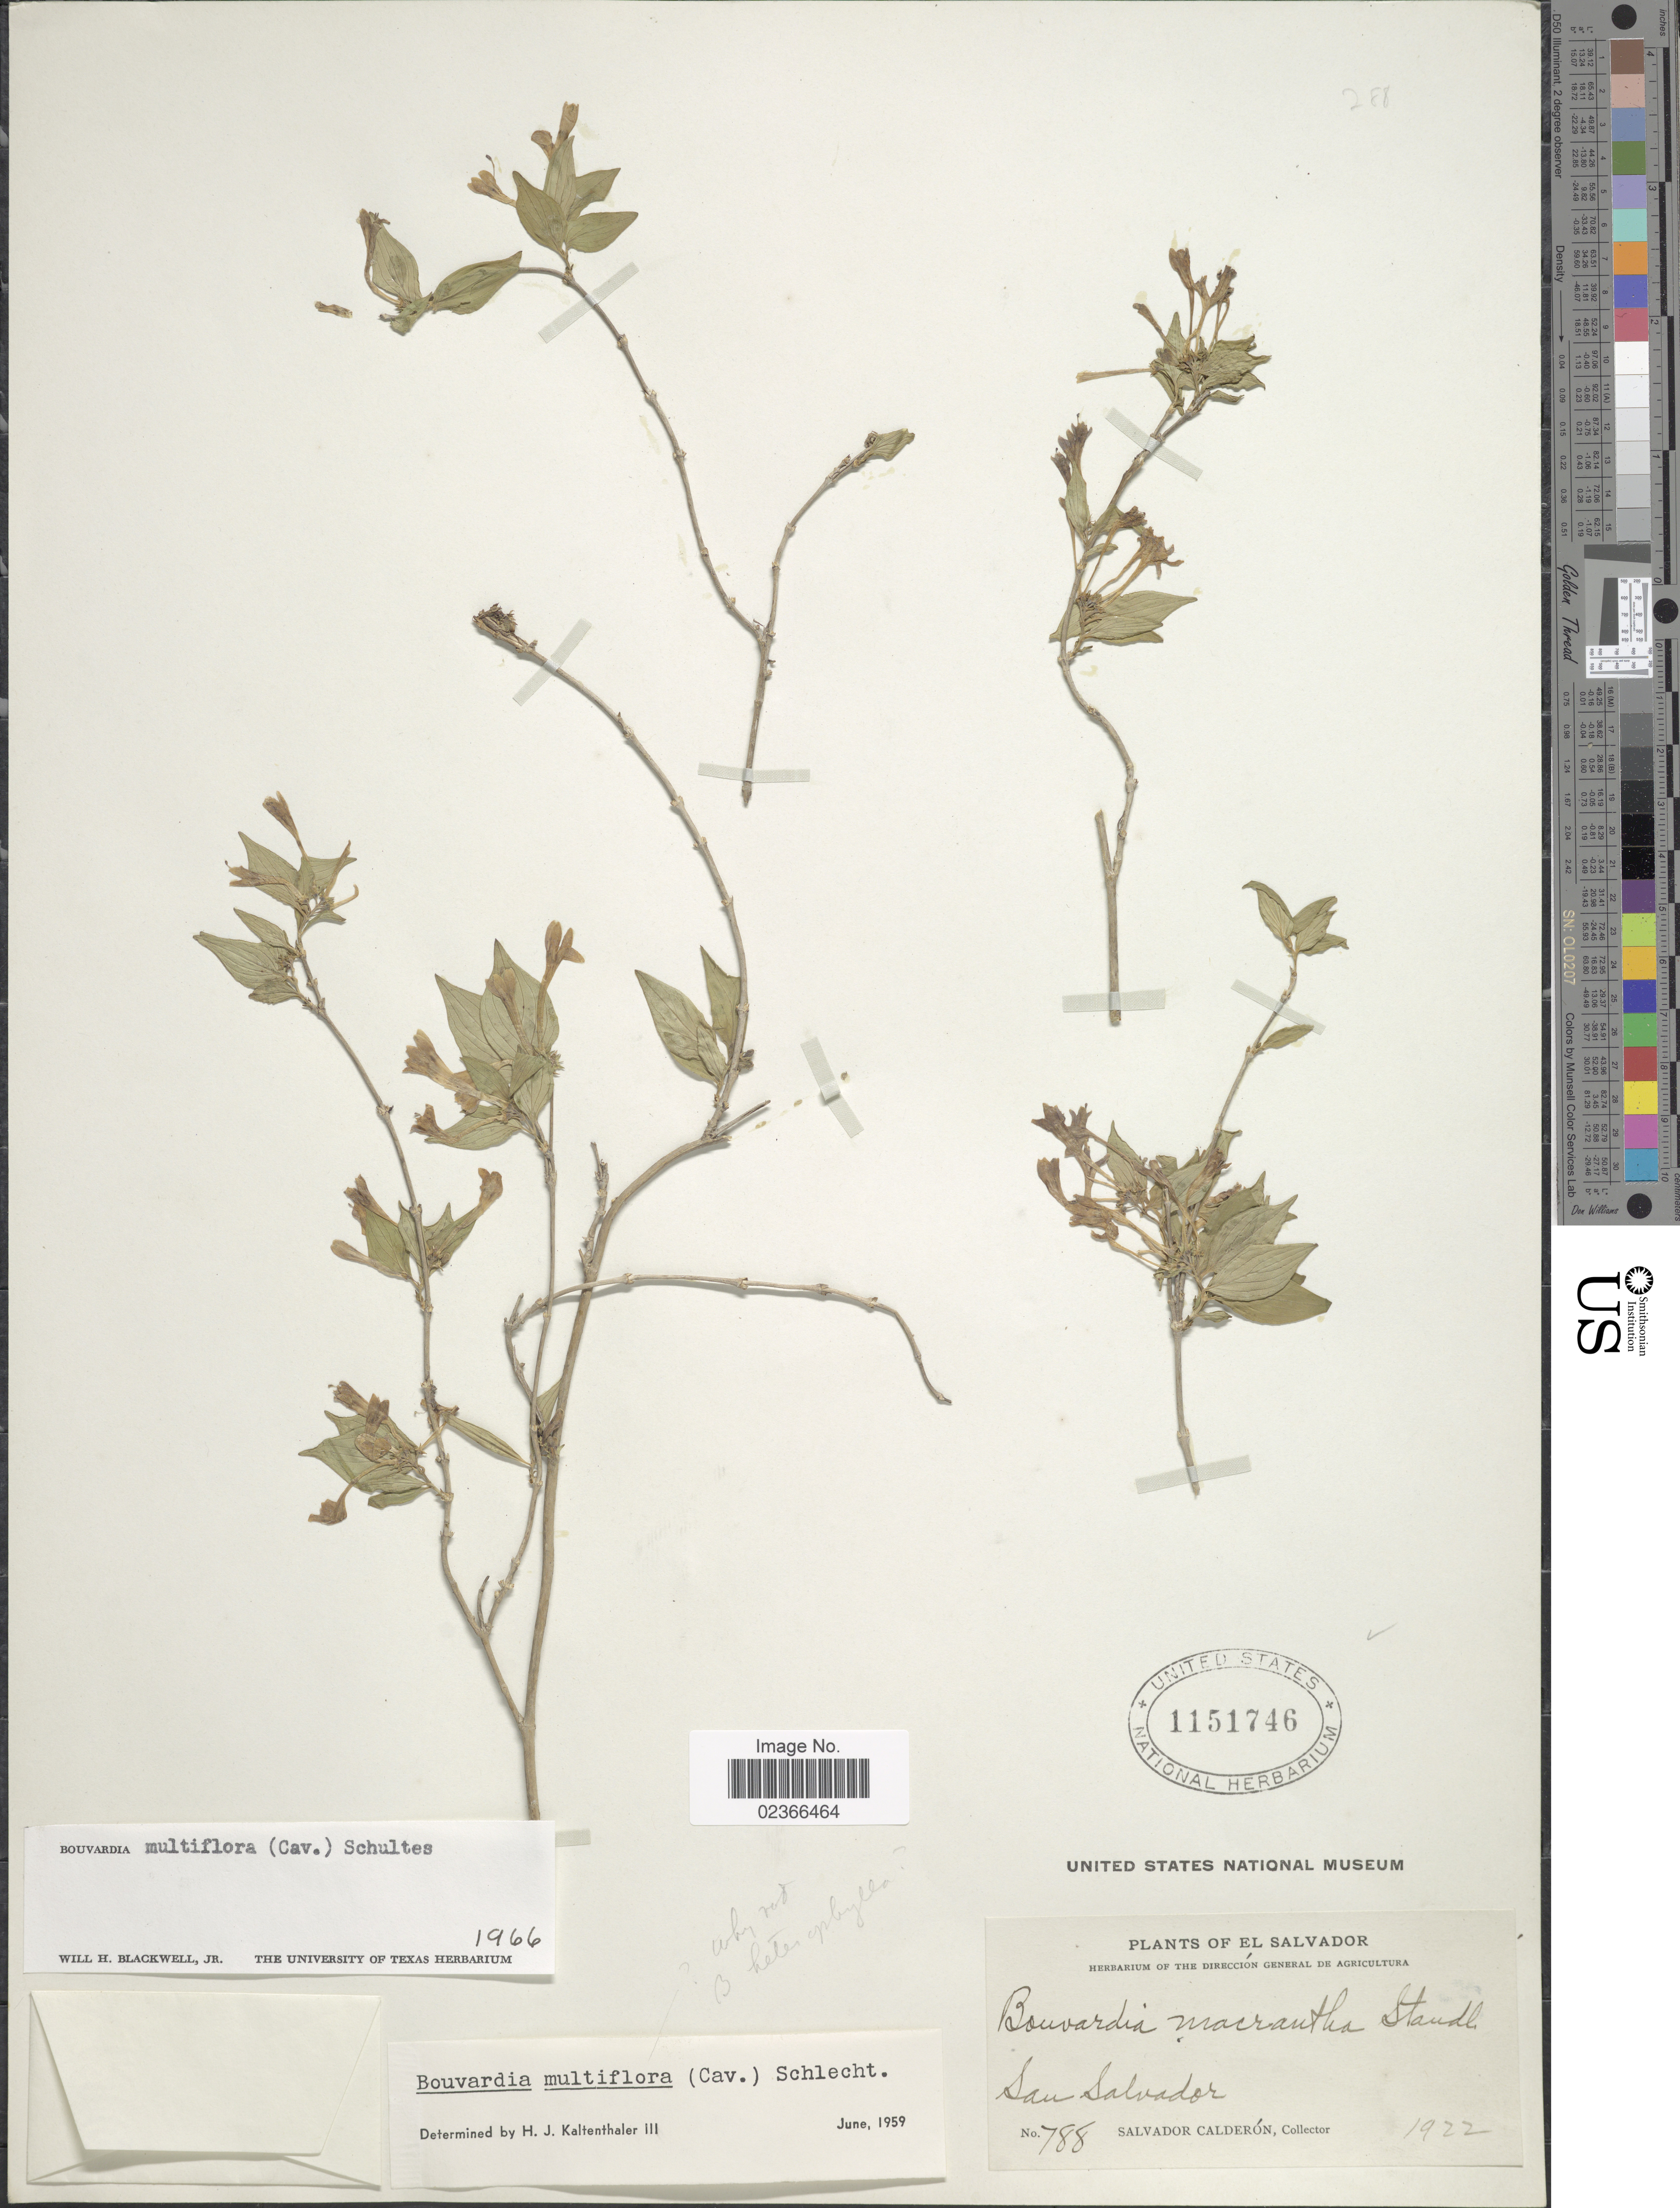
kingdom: Plantae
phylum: Tracheophyta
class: Magnoliopsida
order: Gentianales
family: Rubiaceae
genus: Bouvardia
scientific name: Bouvardia multiflora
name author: (Cav.) Schult.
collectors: S. Calderón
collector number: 788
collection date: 1922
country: El Salvador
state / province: San Salvador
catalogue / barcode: US 1151746